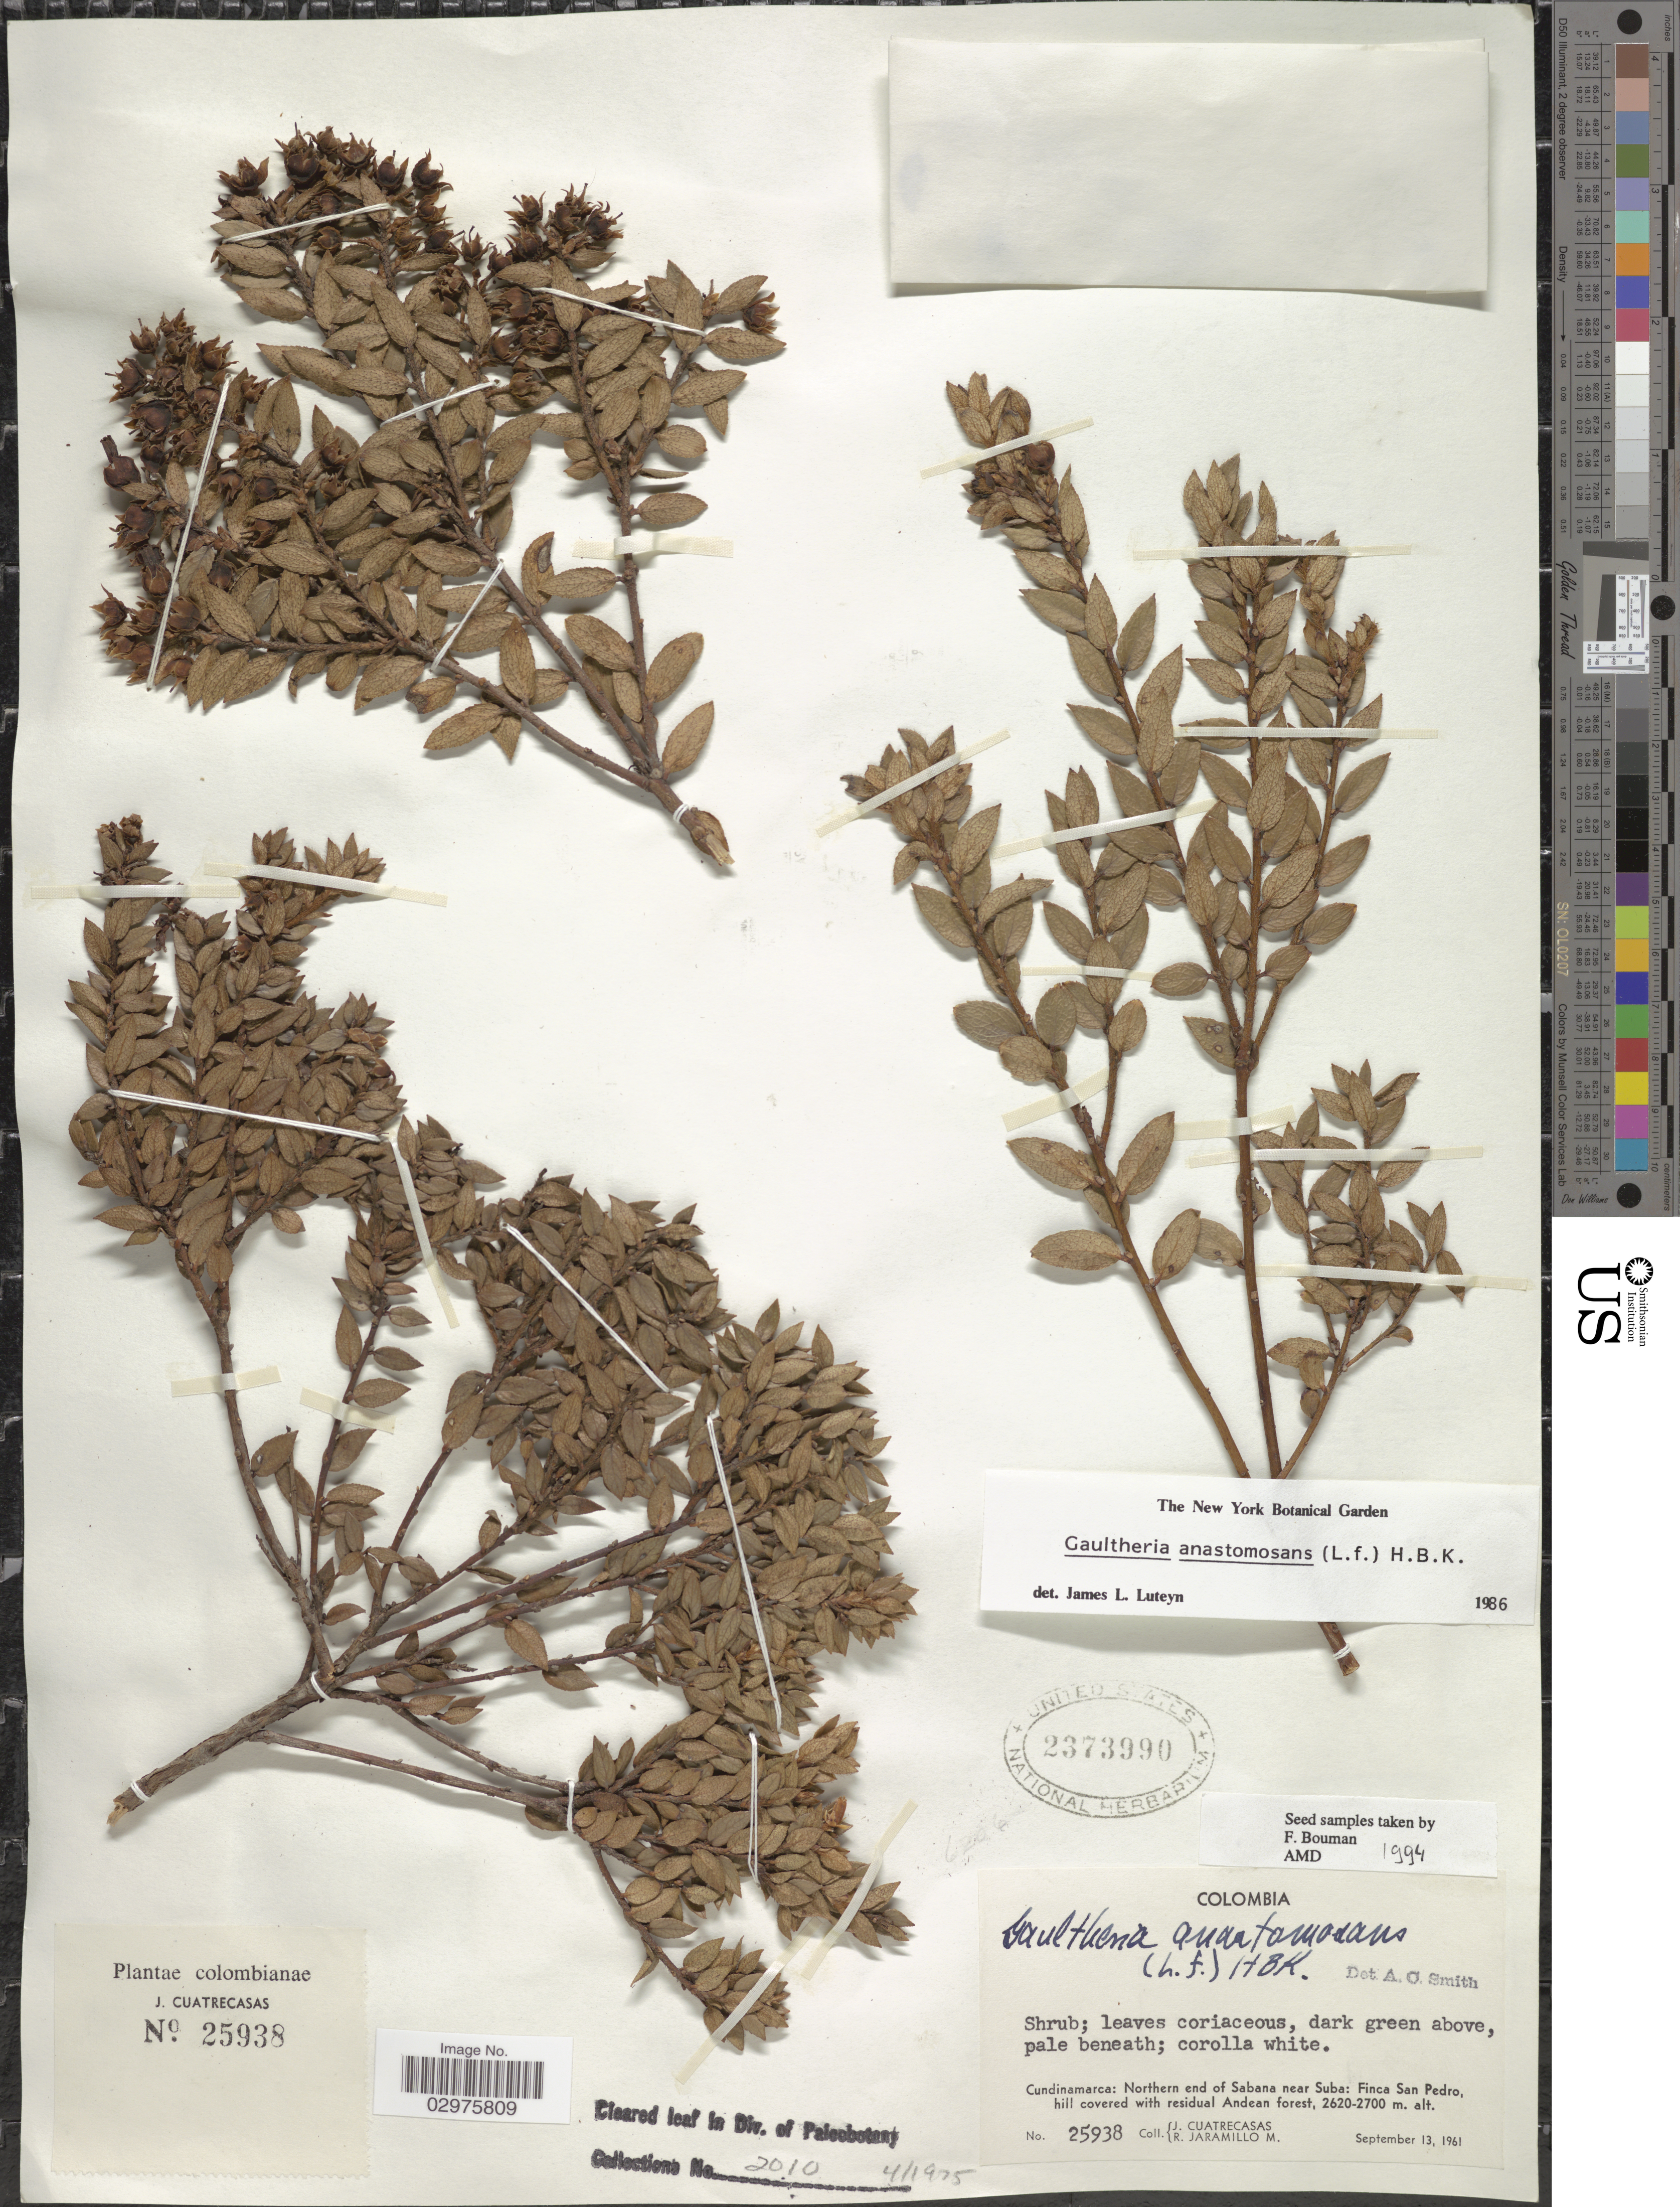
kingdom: Plantae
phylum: Tracheophyta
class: Magnoliopsida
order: Ericales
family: Ericaceae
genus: Gaultheria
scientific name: Gaultheria anastomosans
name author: (L. f.) Kunth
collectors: J. Cuatrecasas & R. Jaramillo M.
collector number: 25938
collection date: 1961-09-13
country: Colombia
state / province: Cundinamarca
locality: Northern end of Sabana near Suba: Finca San Pedro, hill covered with residual Andean forest.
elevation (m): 2620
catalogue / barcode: US 2373990